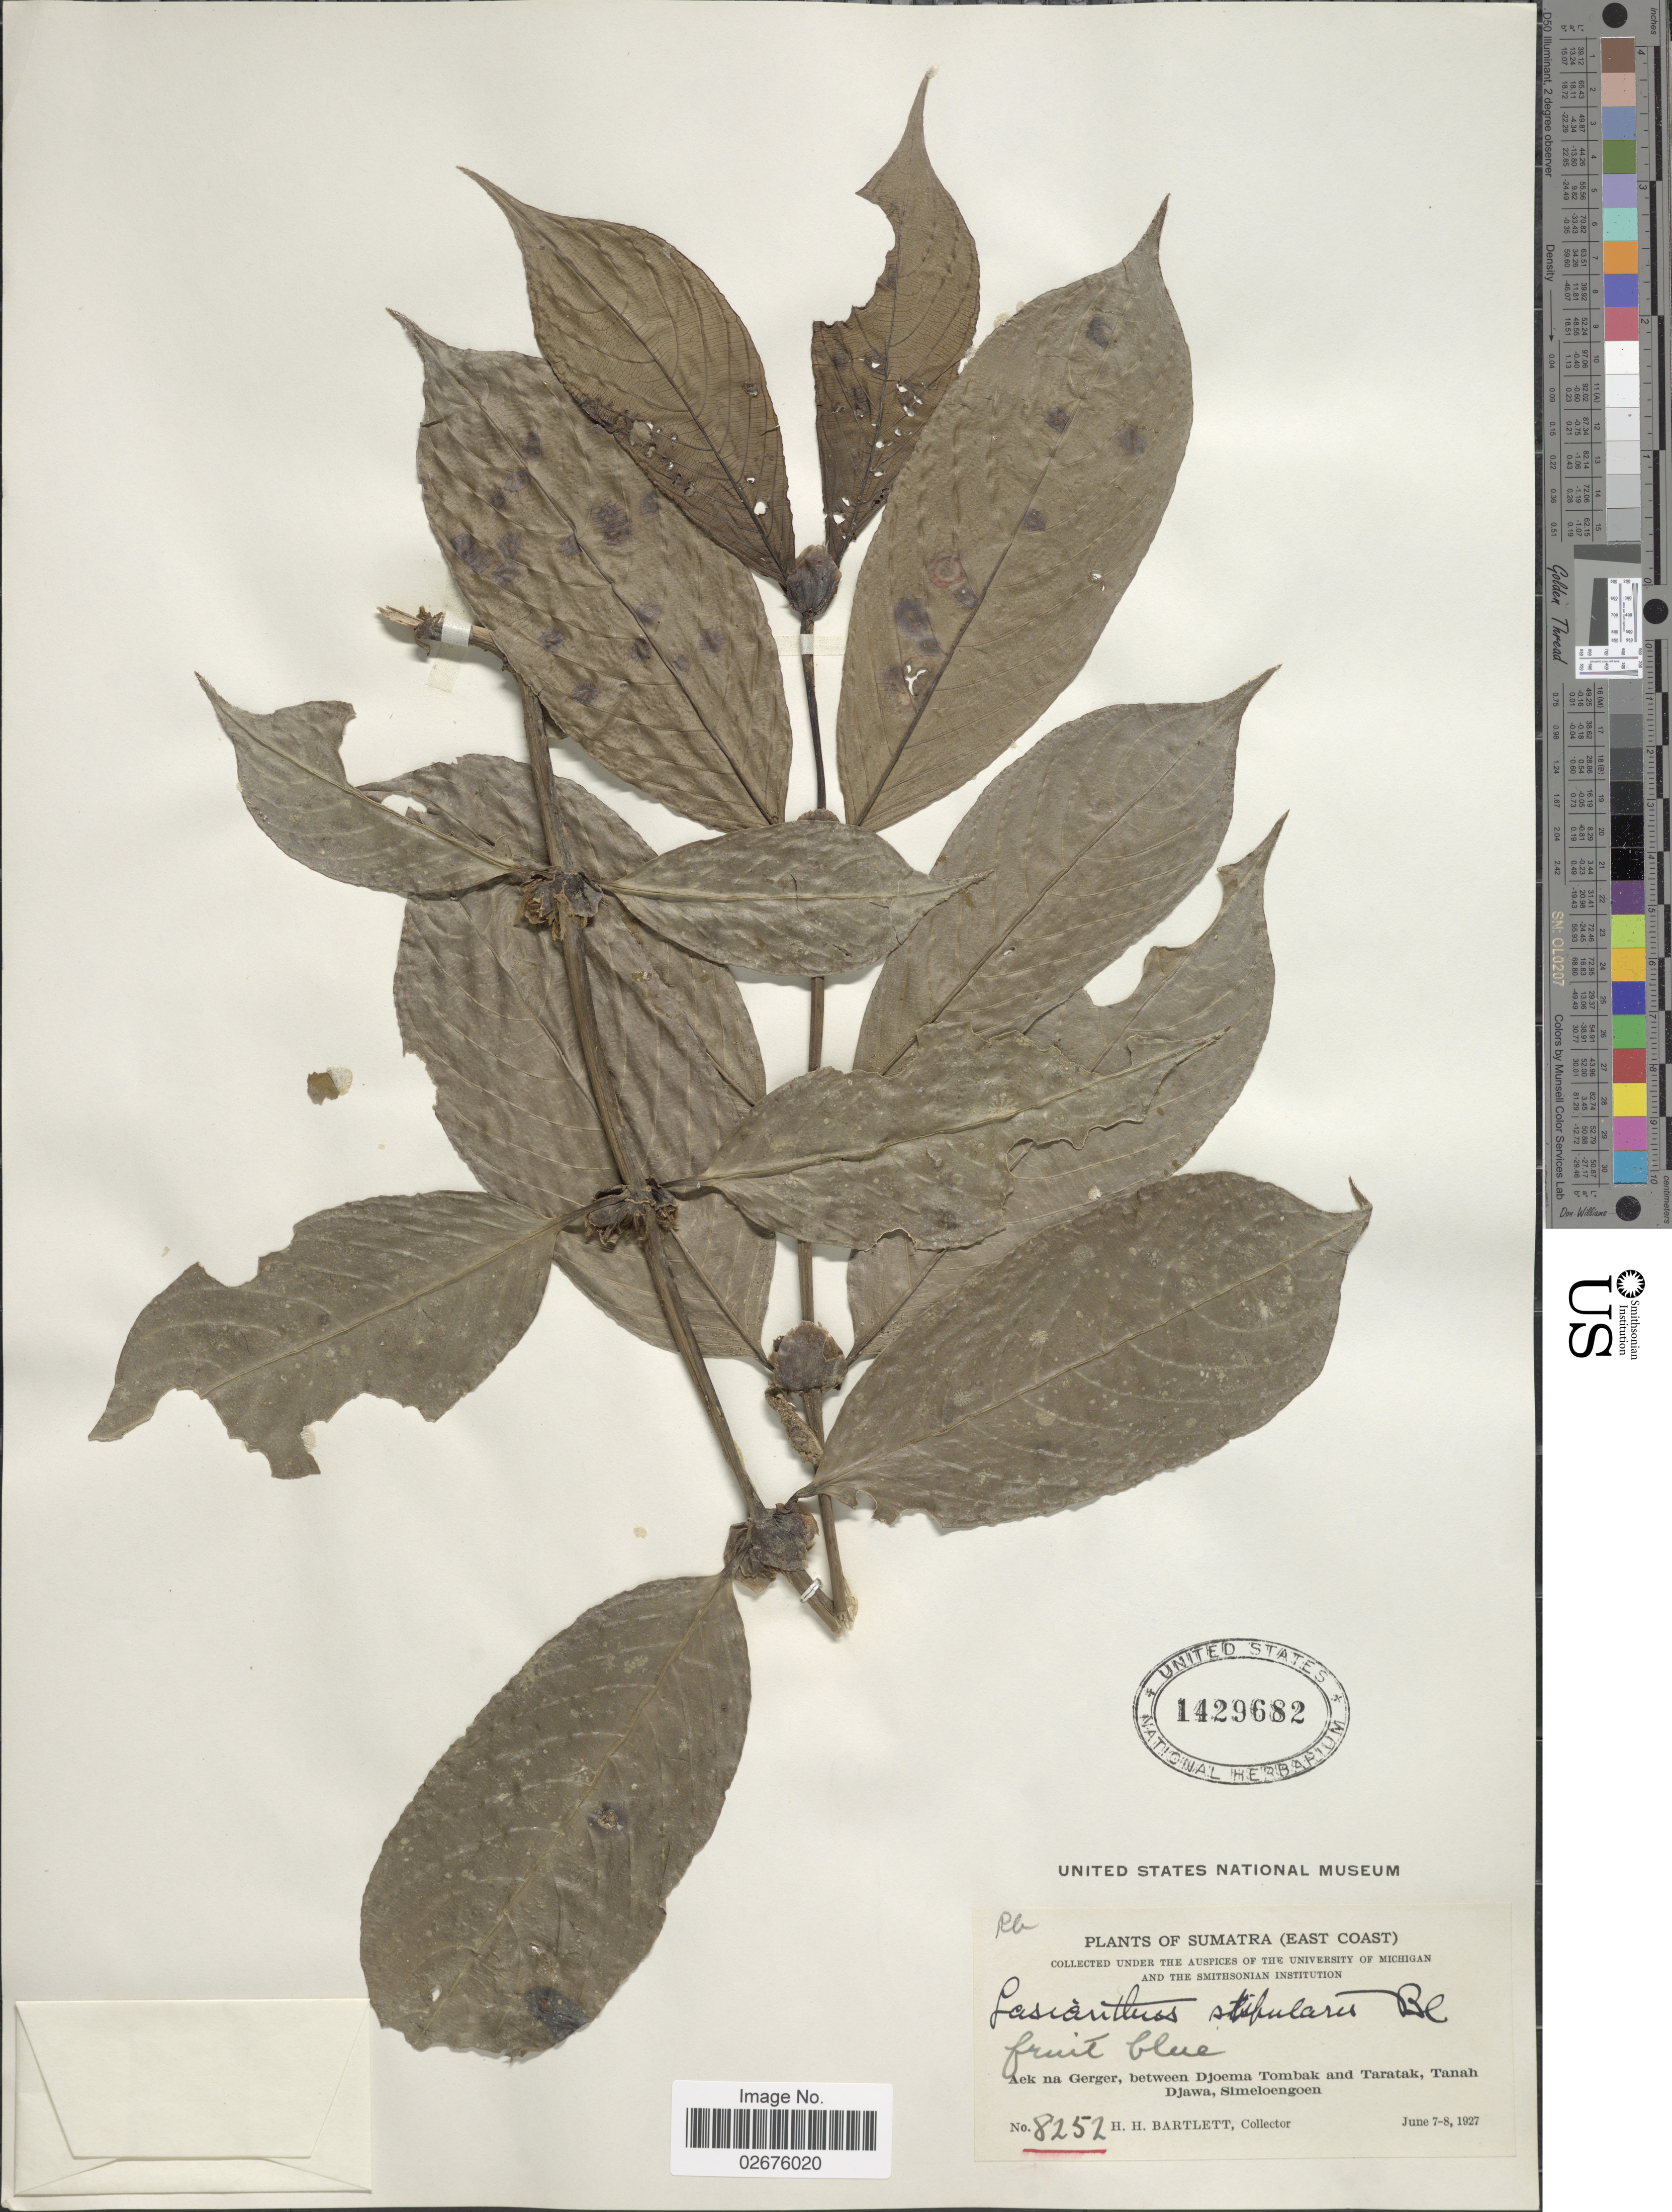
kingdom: Plantae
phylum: Tracheophyta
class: Magnoliopsida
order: Gentianales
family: Rubiaceae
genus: Lasianthus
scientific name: Lasianthus stipularis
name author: Blume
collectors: H. H. Bartlett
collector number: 8252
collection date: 1927-06-07/1927-06-08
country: Indonesia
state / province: Sumatra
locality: (East Coast). Aek na Gerger, between Djoema Tombak and Taratak, Tanah Djawa, Simeloengoen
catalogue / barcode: US 1429682